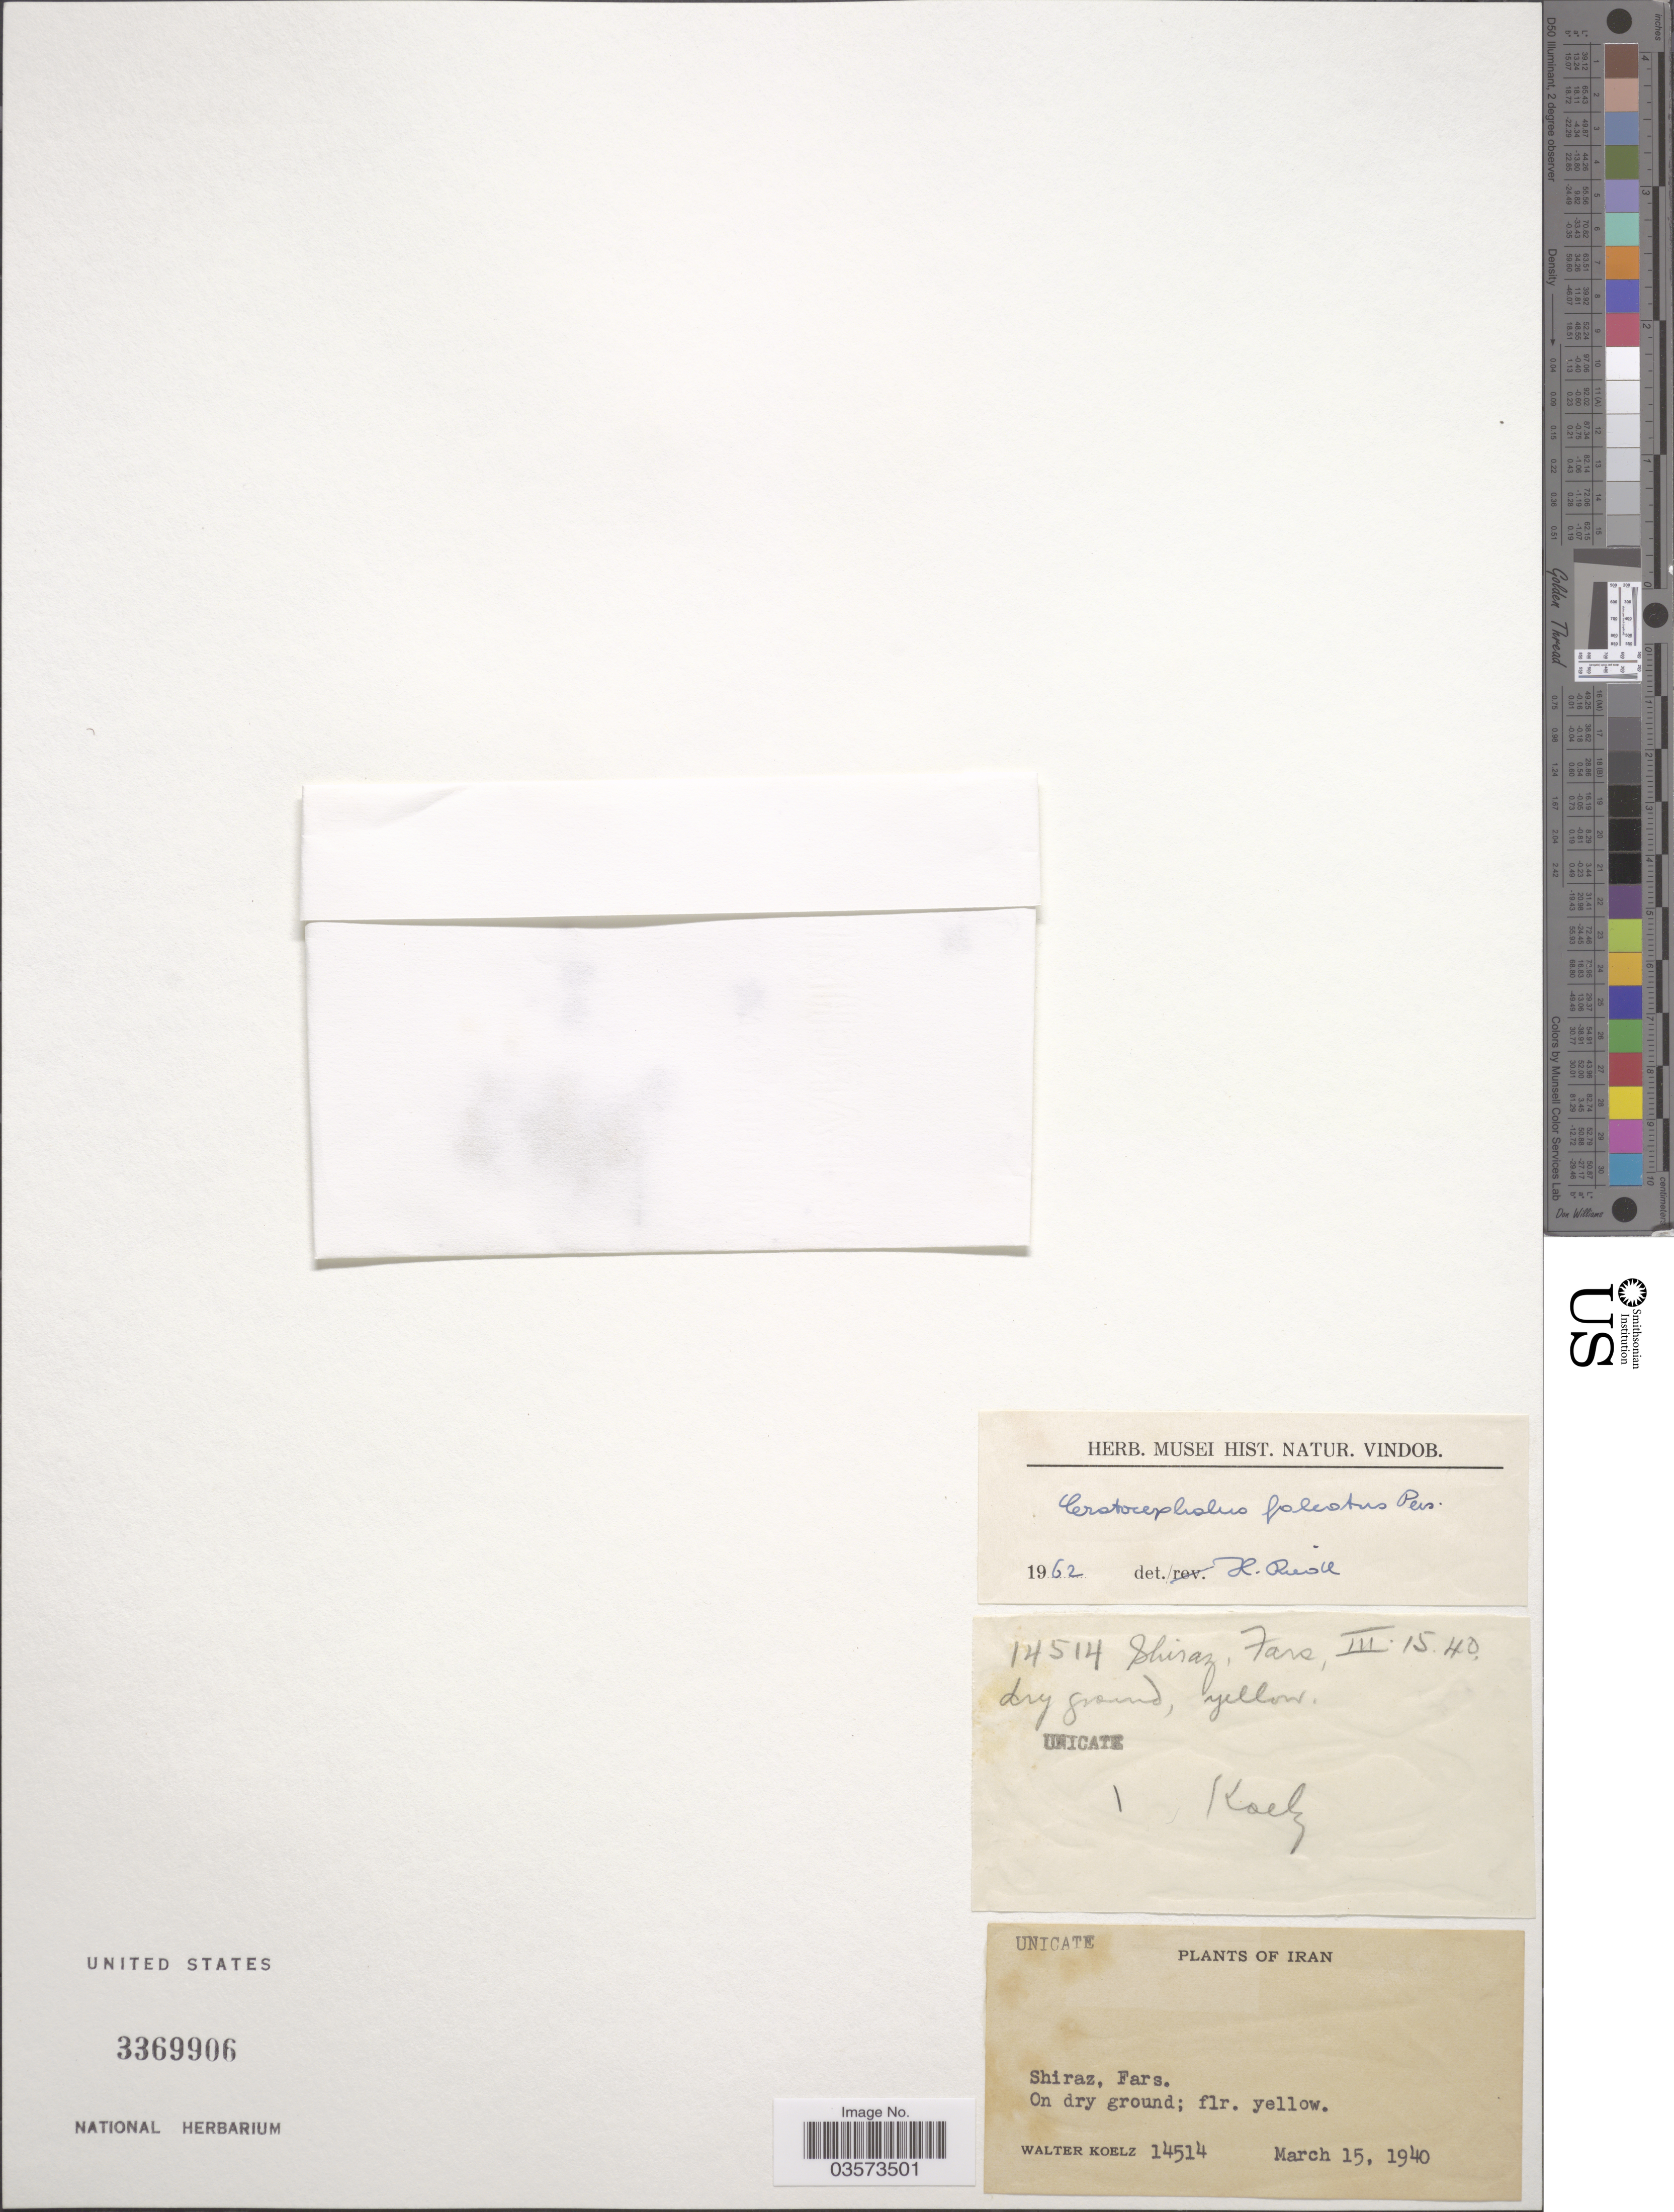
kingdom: Plantae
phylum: Tracheophyta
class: Magnoliopsida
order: Ranunculales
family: Ranunculaceae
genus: Ceratocephalus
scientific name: Ceratocephalus palustris, ined.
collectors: W. N. Koelz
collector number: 14514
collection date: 1940-03-15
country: Iran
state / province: Fars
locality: Shiraz.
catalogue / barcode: US 3369906